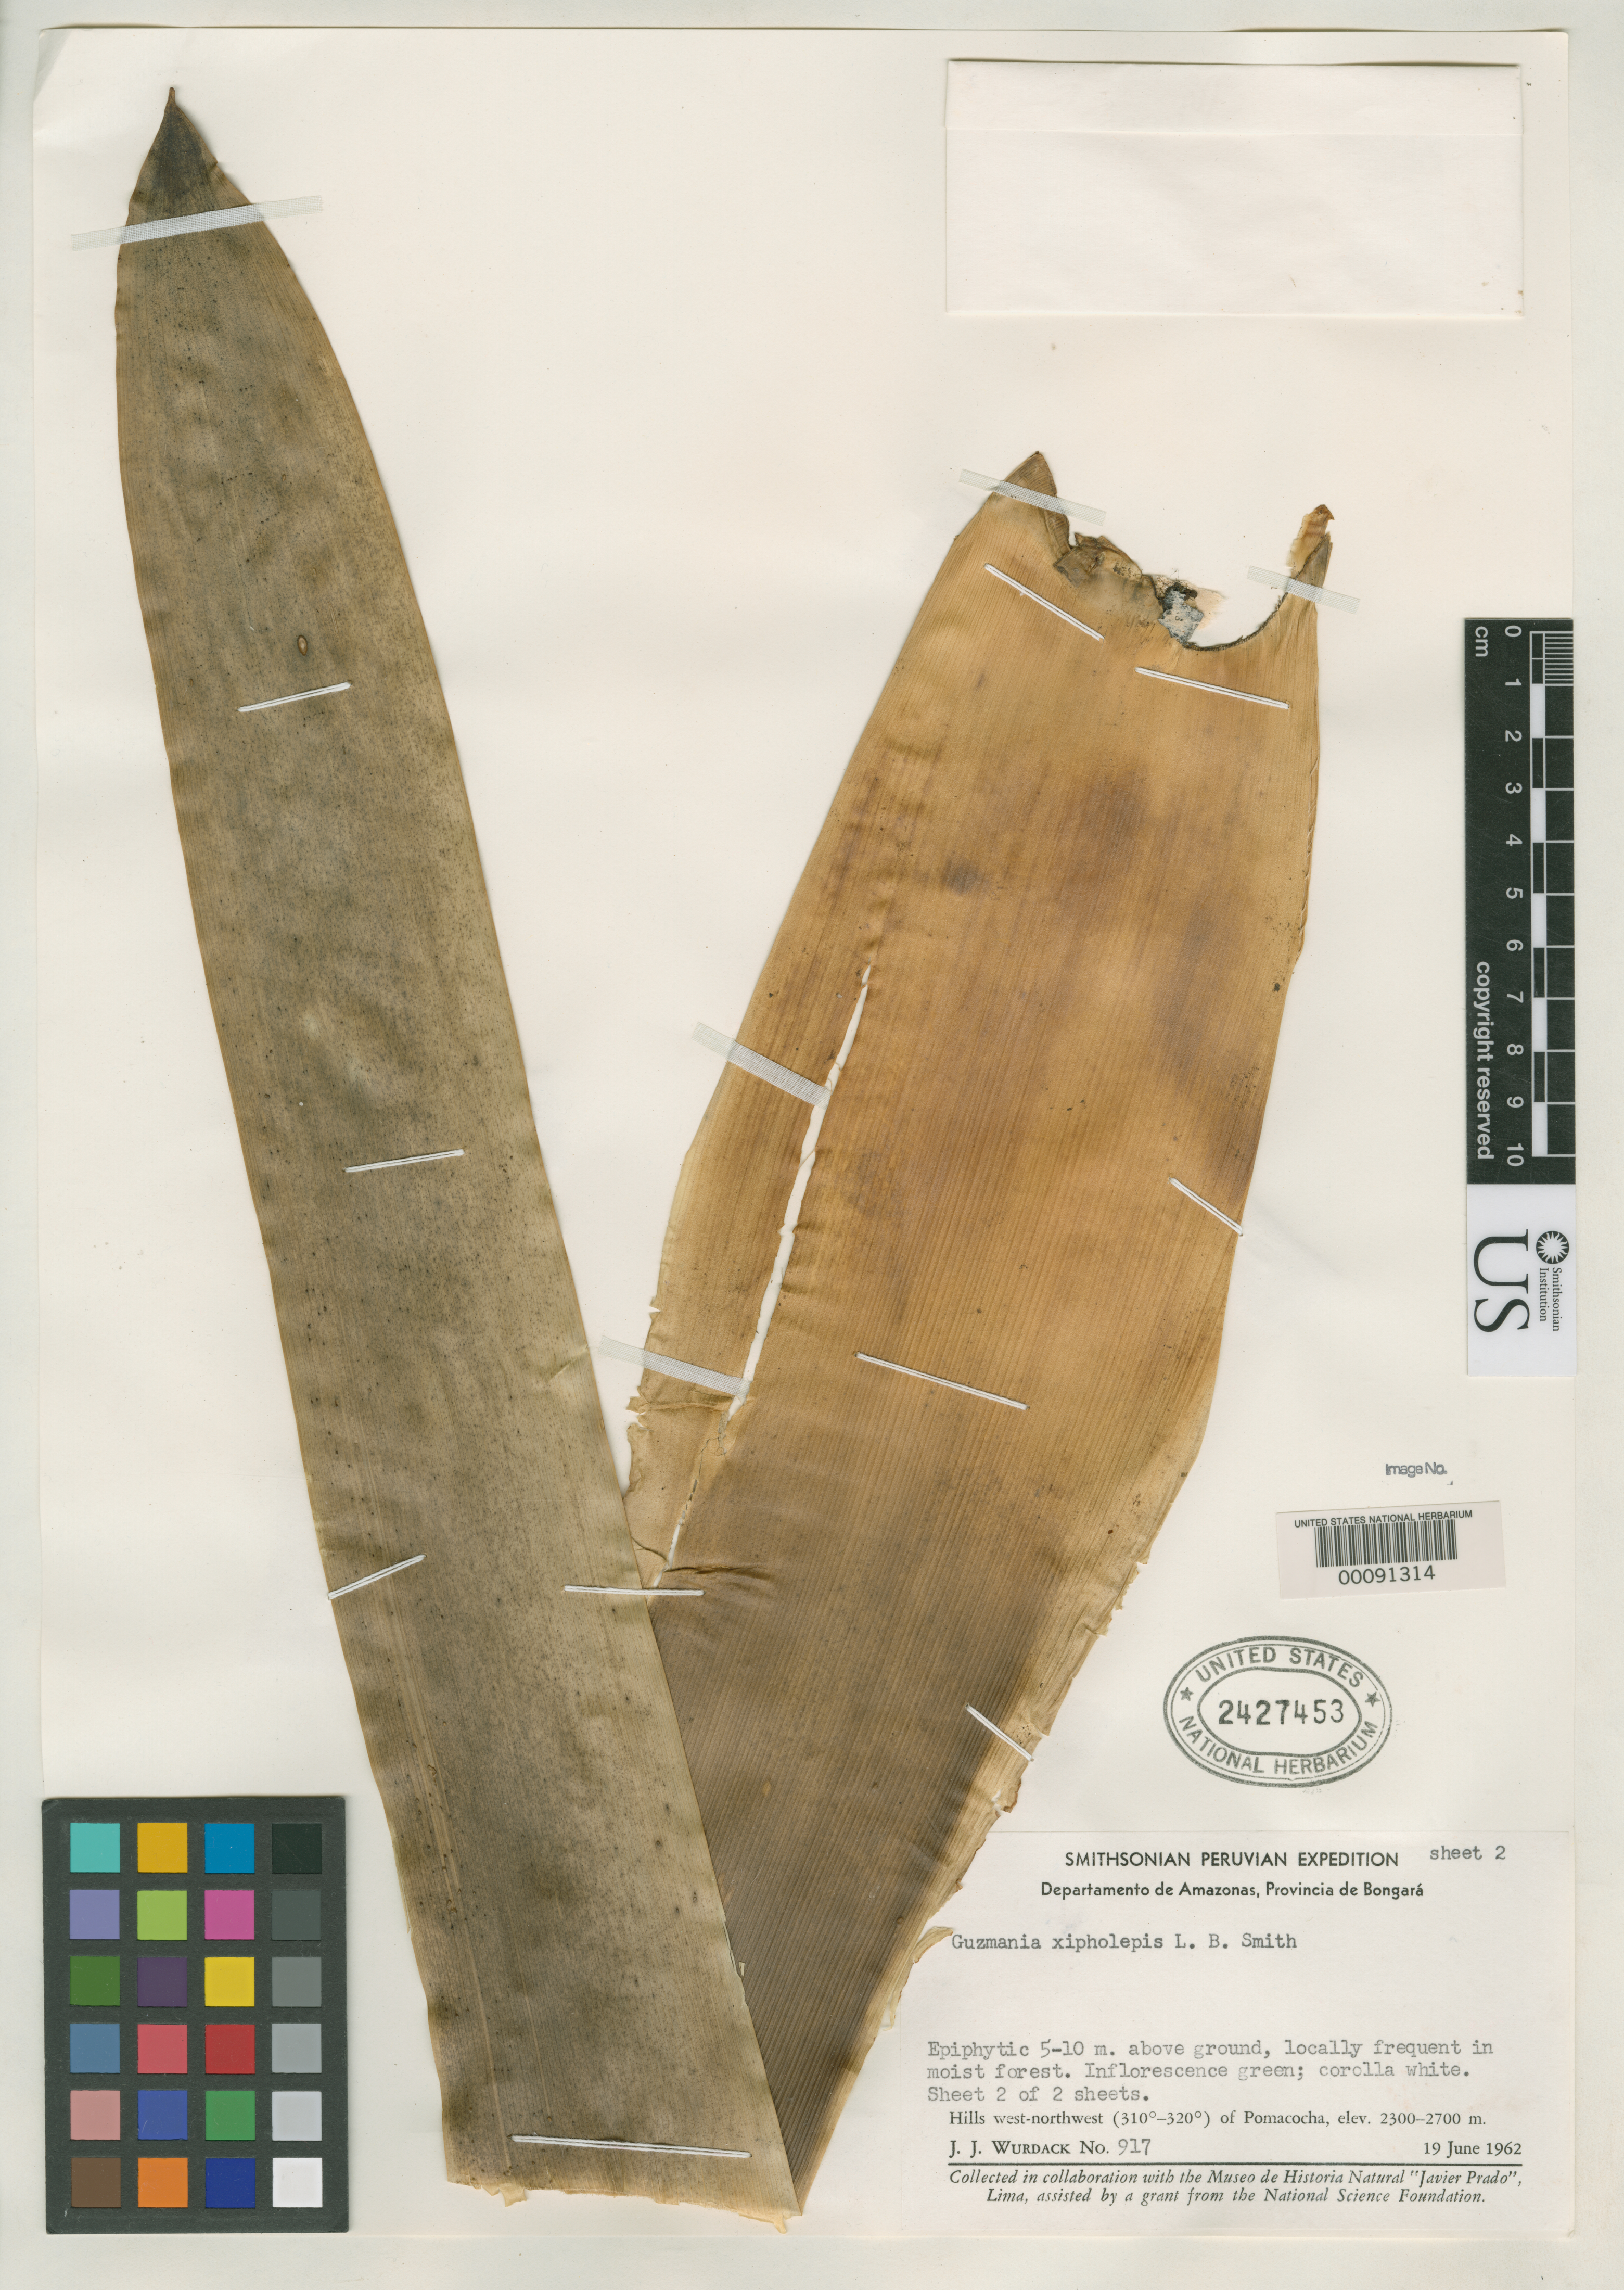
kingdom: Plantae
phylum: Tracheophyta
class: Liliopsida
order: Poales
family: Bromeliaceae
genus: Guzmania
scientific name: Guzmania xipholepis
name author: L.B. Sm.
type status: Holotype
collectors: J. J. Wurdack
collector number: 917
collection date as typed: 19 Jun 1962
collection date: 1962-06-19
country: Peru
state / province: Amazonas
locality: hills NW of Pomacocha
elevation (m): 2300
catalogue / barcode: US 2427453